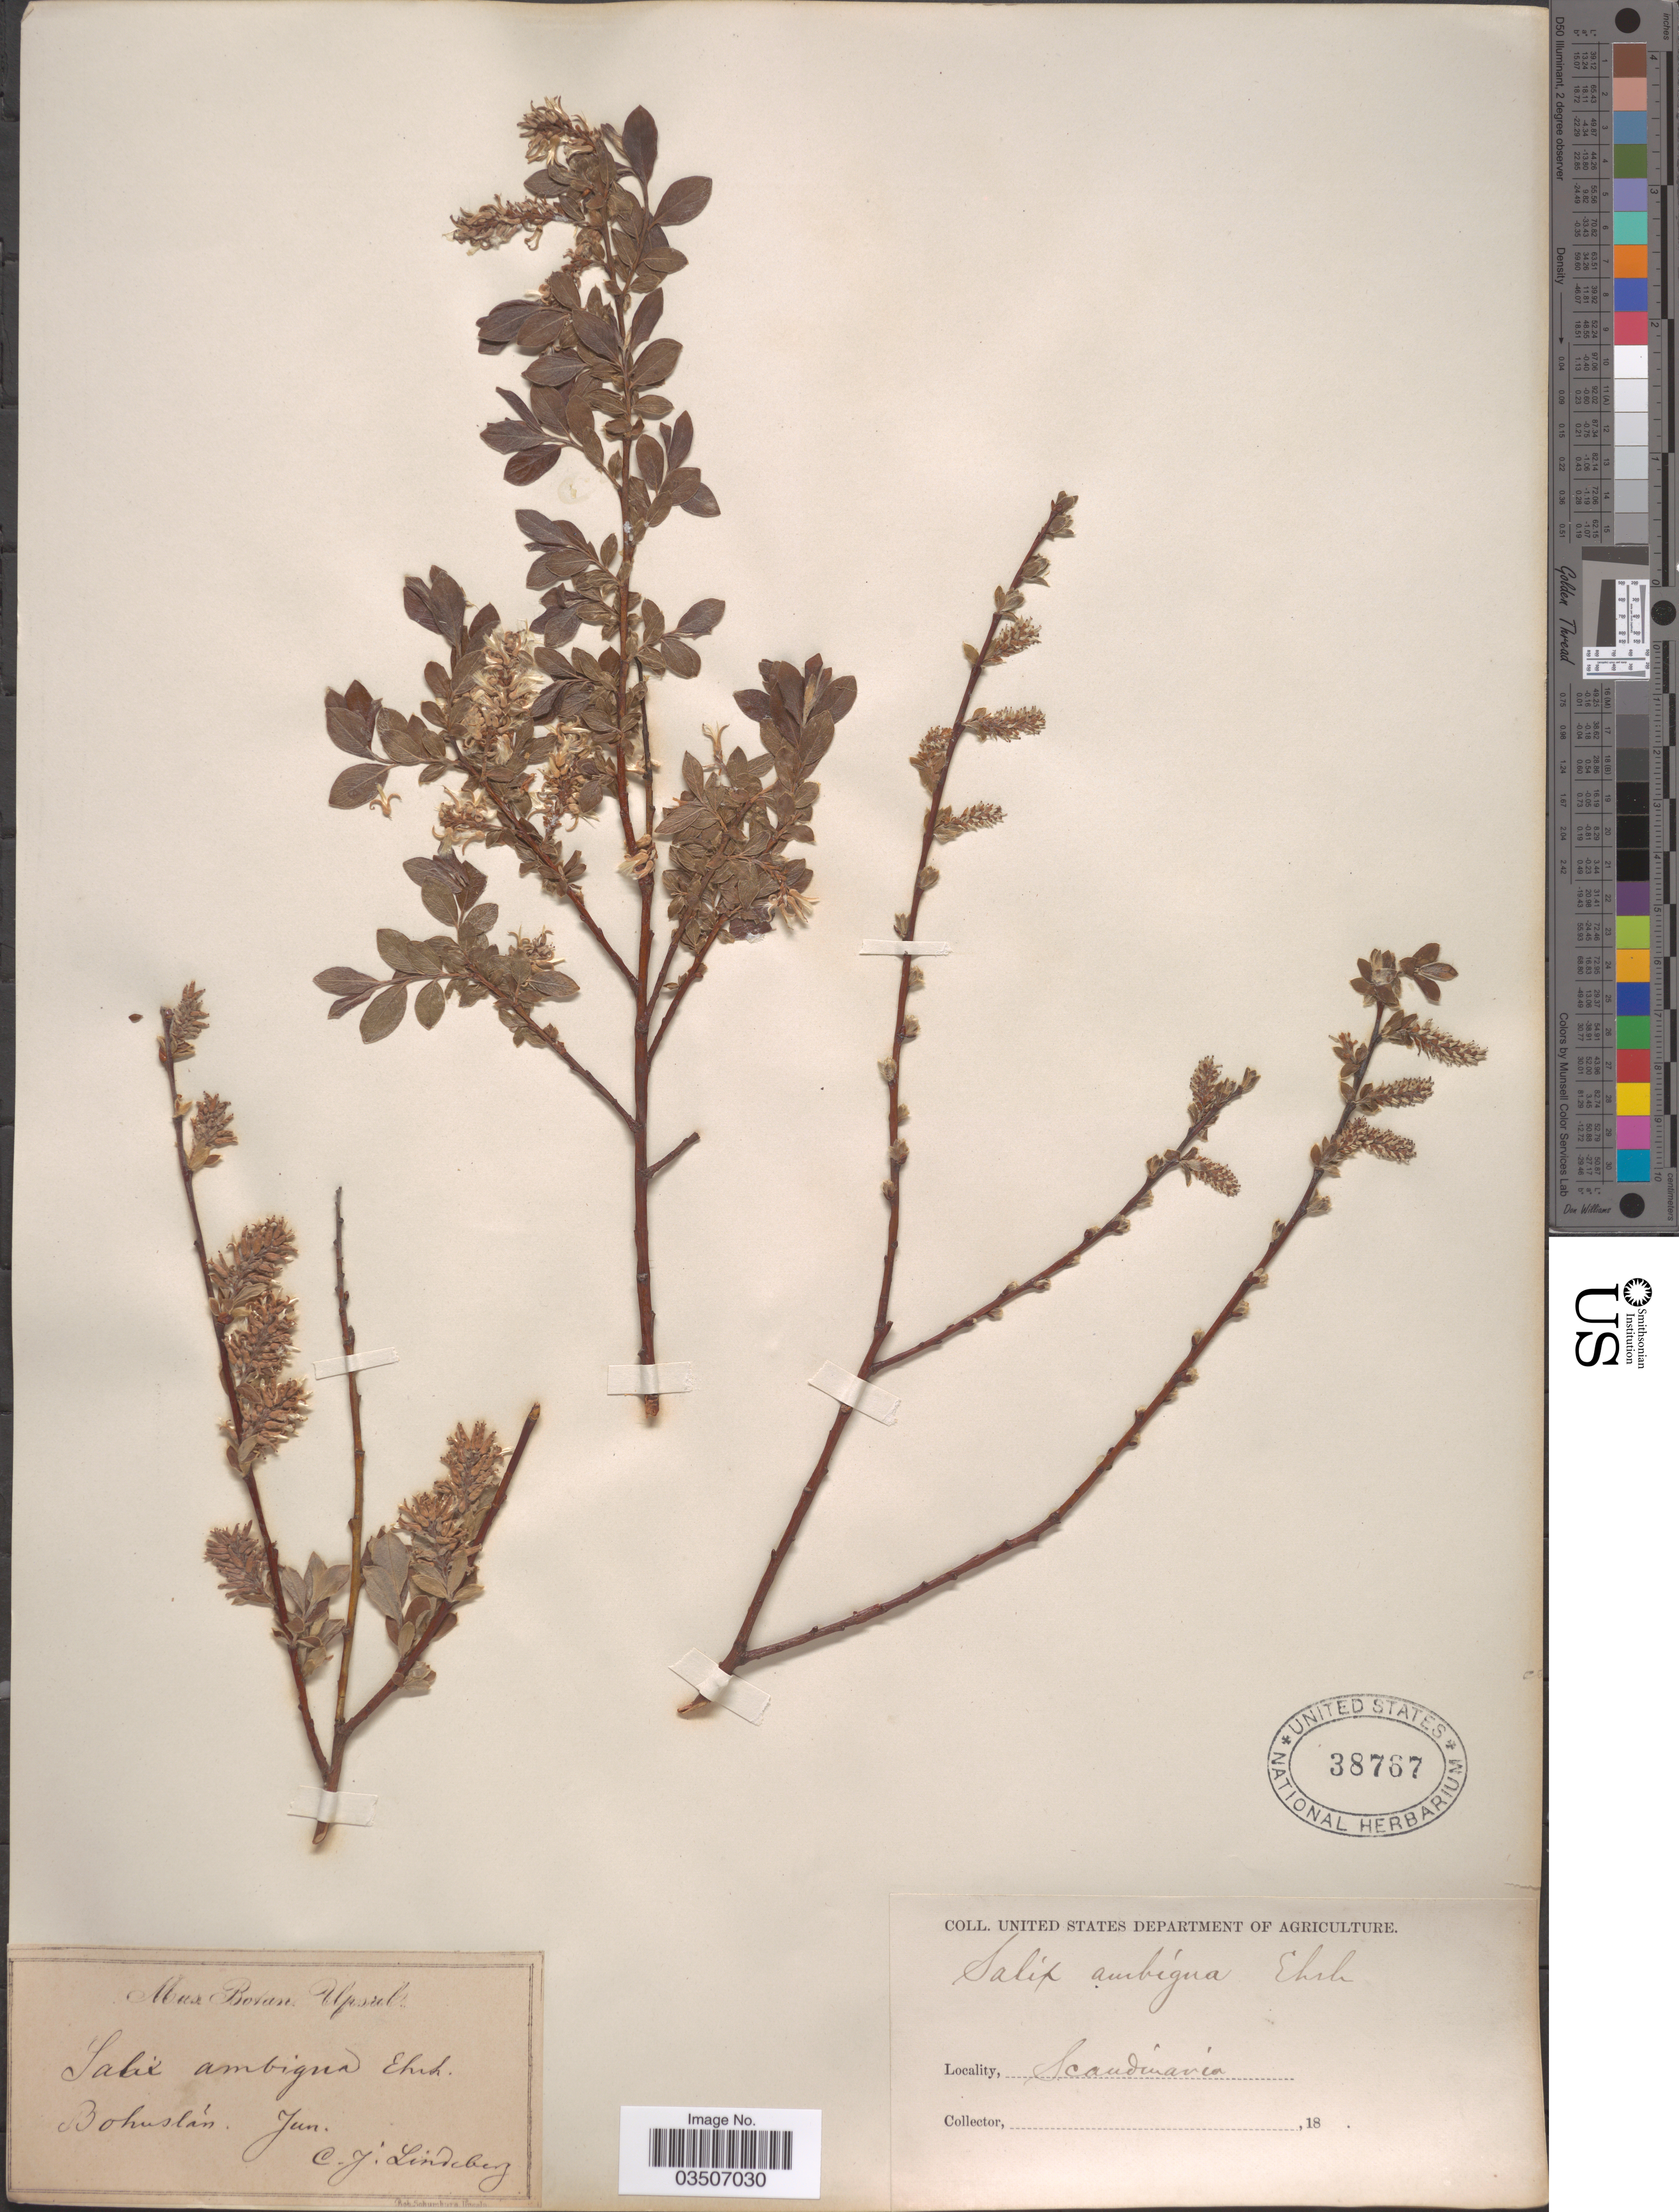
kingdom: Plantae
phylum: Tracheophyta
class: Magnoliopsida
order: Malpighiales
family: Salicaceae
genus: Salix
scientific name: Salix ambigua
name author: Salisb.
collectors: C. Lindeberg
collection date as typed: Jun 18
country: Sweden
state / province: Västra Götaland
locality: Bohuslán. Scandinavia.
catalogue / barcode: US 38767